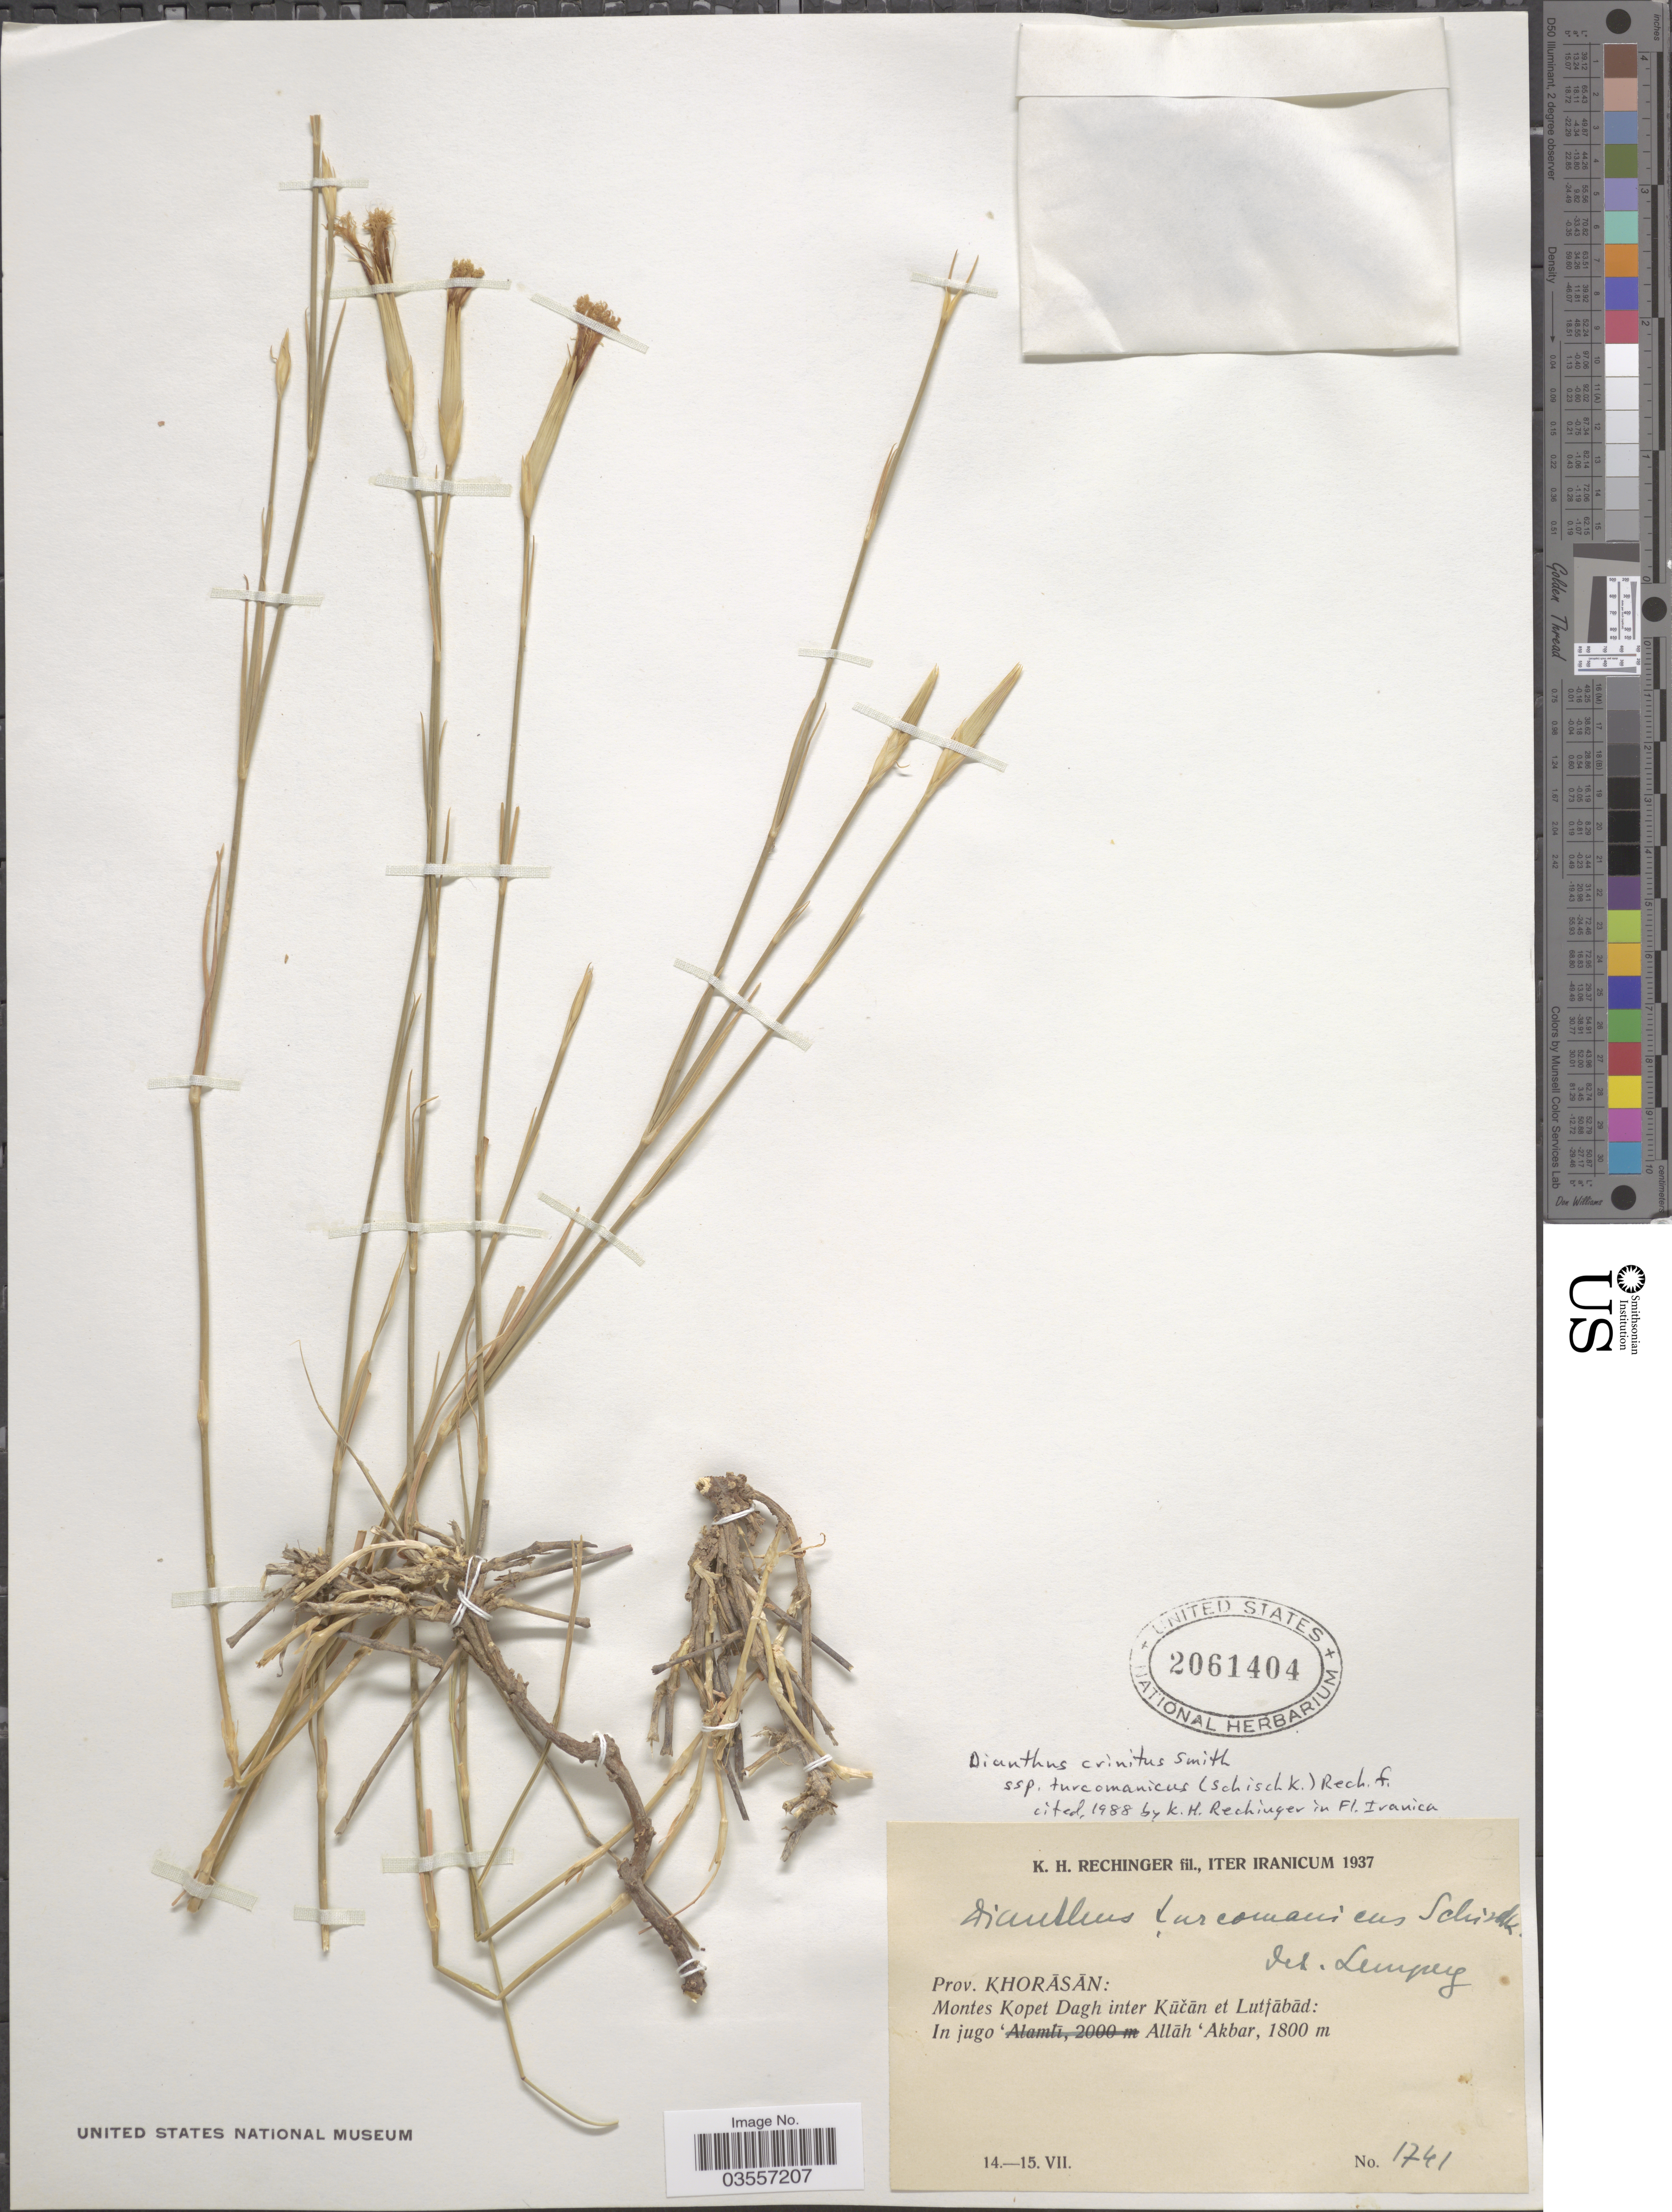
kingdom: Plantae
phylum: Tracheophyta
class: Magnoliopsida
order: Caryophyllales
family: Caryophyllaceae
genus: Dianthus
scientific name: Dianthus crinitus subsp. turcomanicus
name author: (Schischk.) Rech. f.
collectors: K. H. Rechinger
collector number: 1741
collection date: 1937-07-14/1937-07-15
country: Iran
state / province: Khorasan [obsolete]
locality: Prov. Khorāsān: Montes Kopet Dagh inter Kūčān et Lutfābād: In jugo Allāh 'Akbar.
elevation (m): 1800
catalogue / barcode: US 2061404